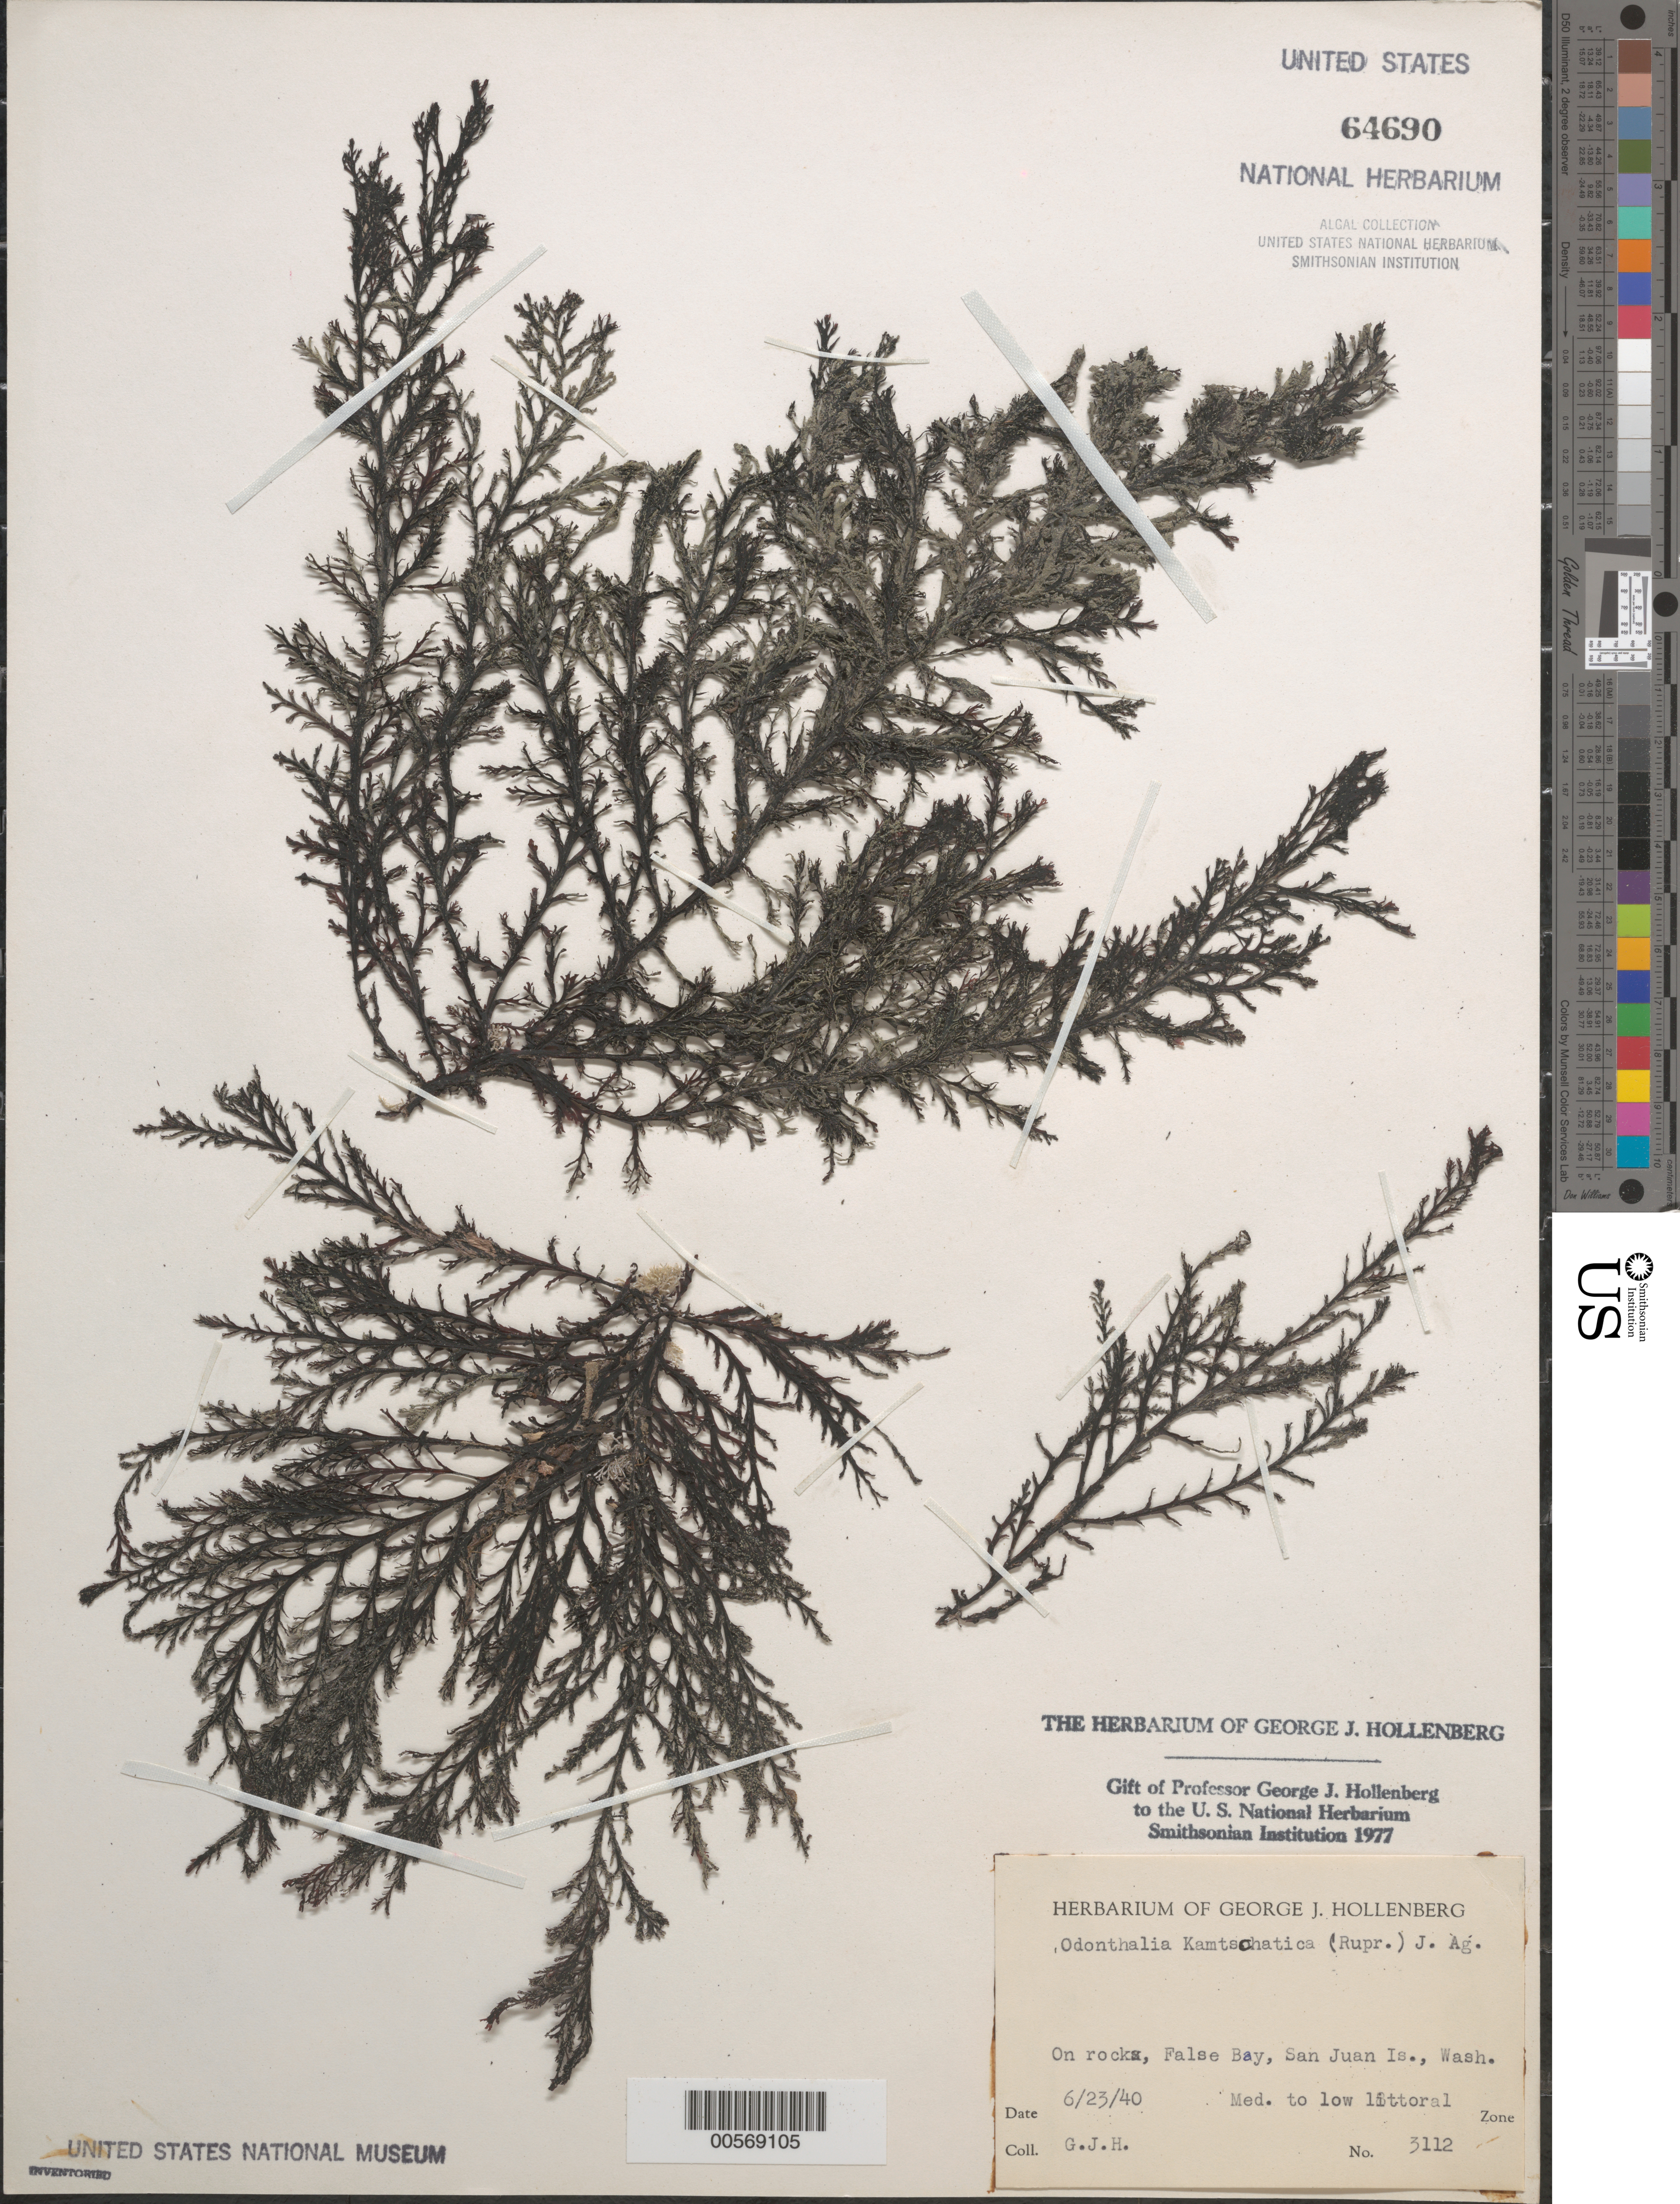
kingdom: Plantae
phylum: Rhodophyta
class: Florideophyceae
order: Ceramiales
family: Rhodomelaceae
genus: Odonthalia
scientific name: Odonthalia kamtschatica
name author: (Rupr.) J. Agardh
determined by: Hollenberg, George J.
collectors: G. Hollenberg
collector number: GJH 3112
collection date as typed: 23 Jun 1940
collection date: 1940-06-23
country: United States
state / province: Washington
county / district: San Juan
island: San Juan Island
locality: False Bay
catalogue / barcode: US 64690